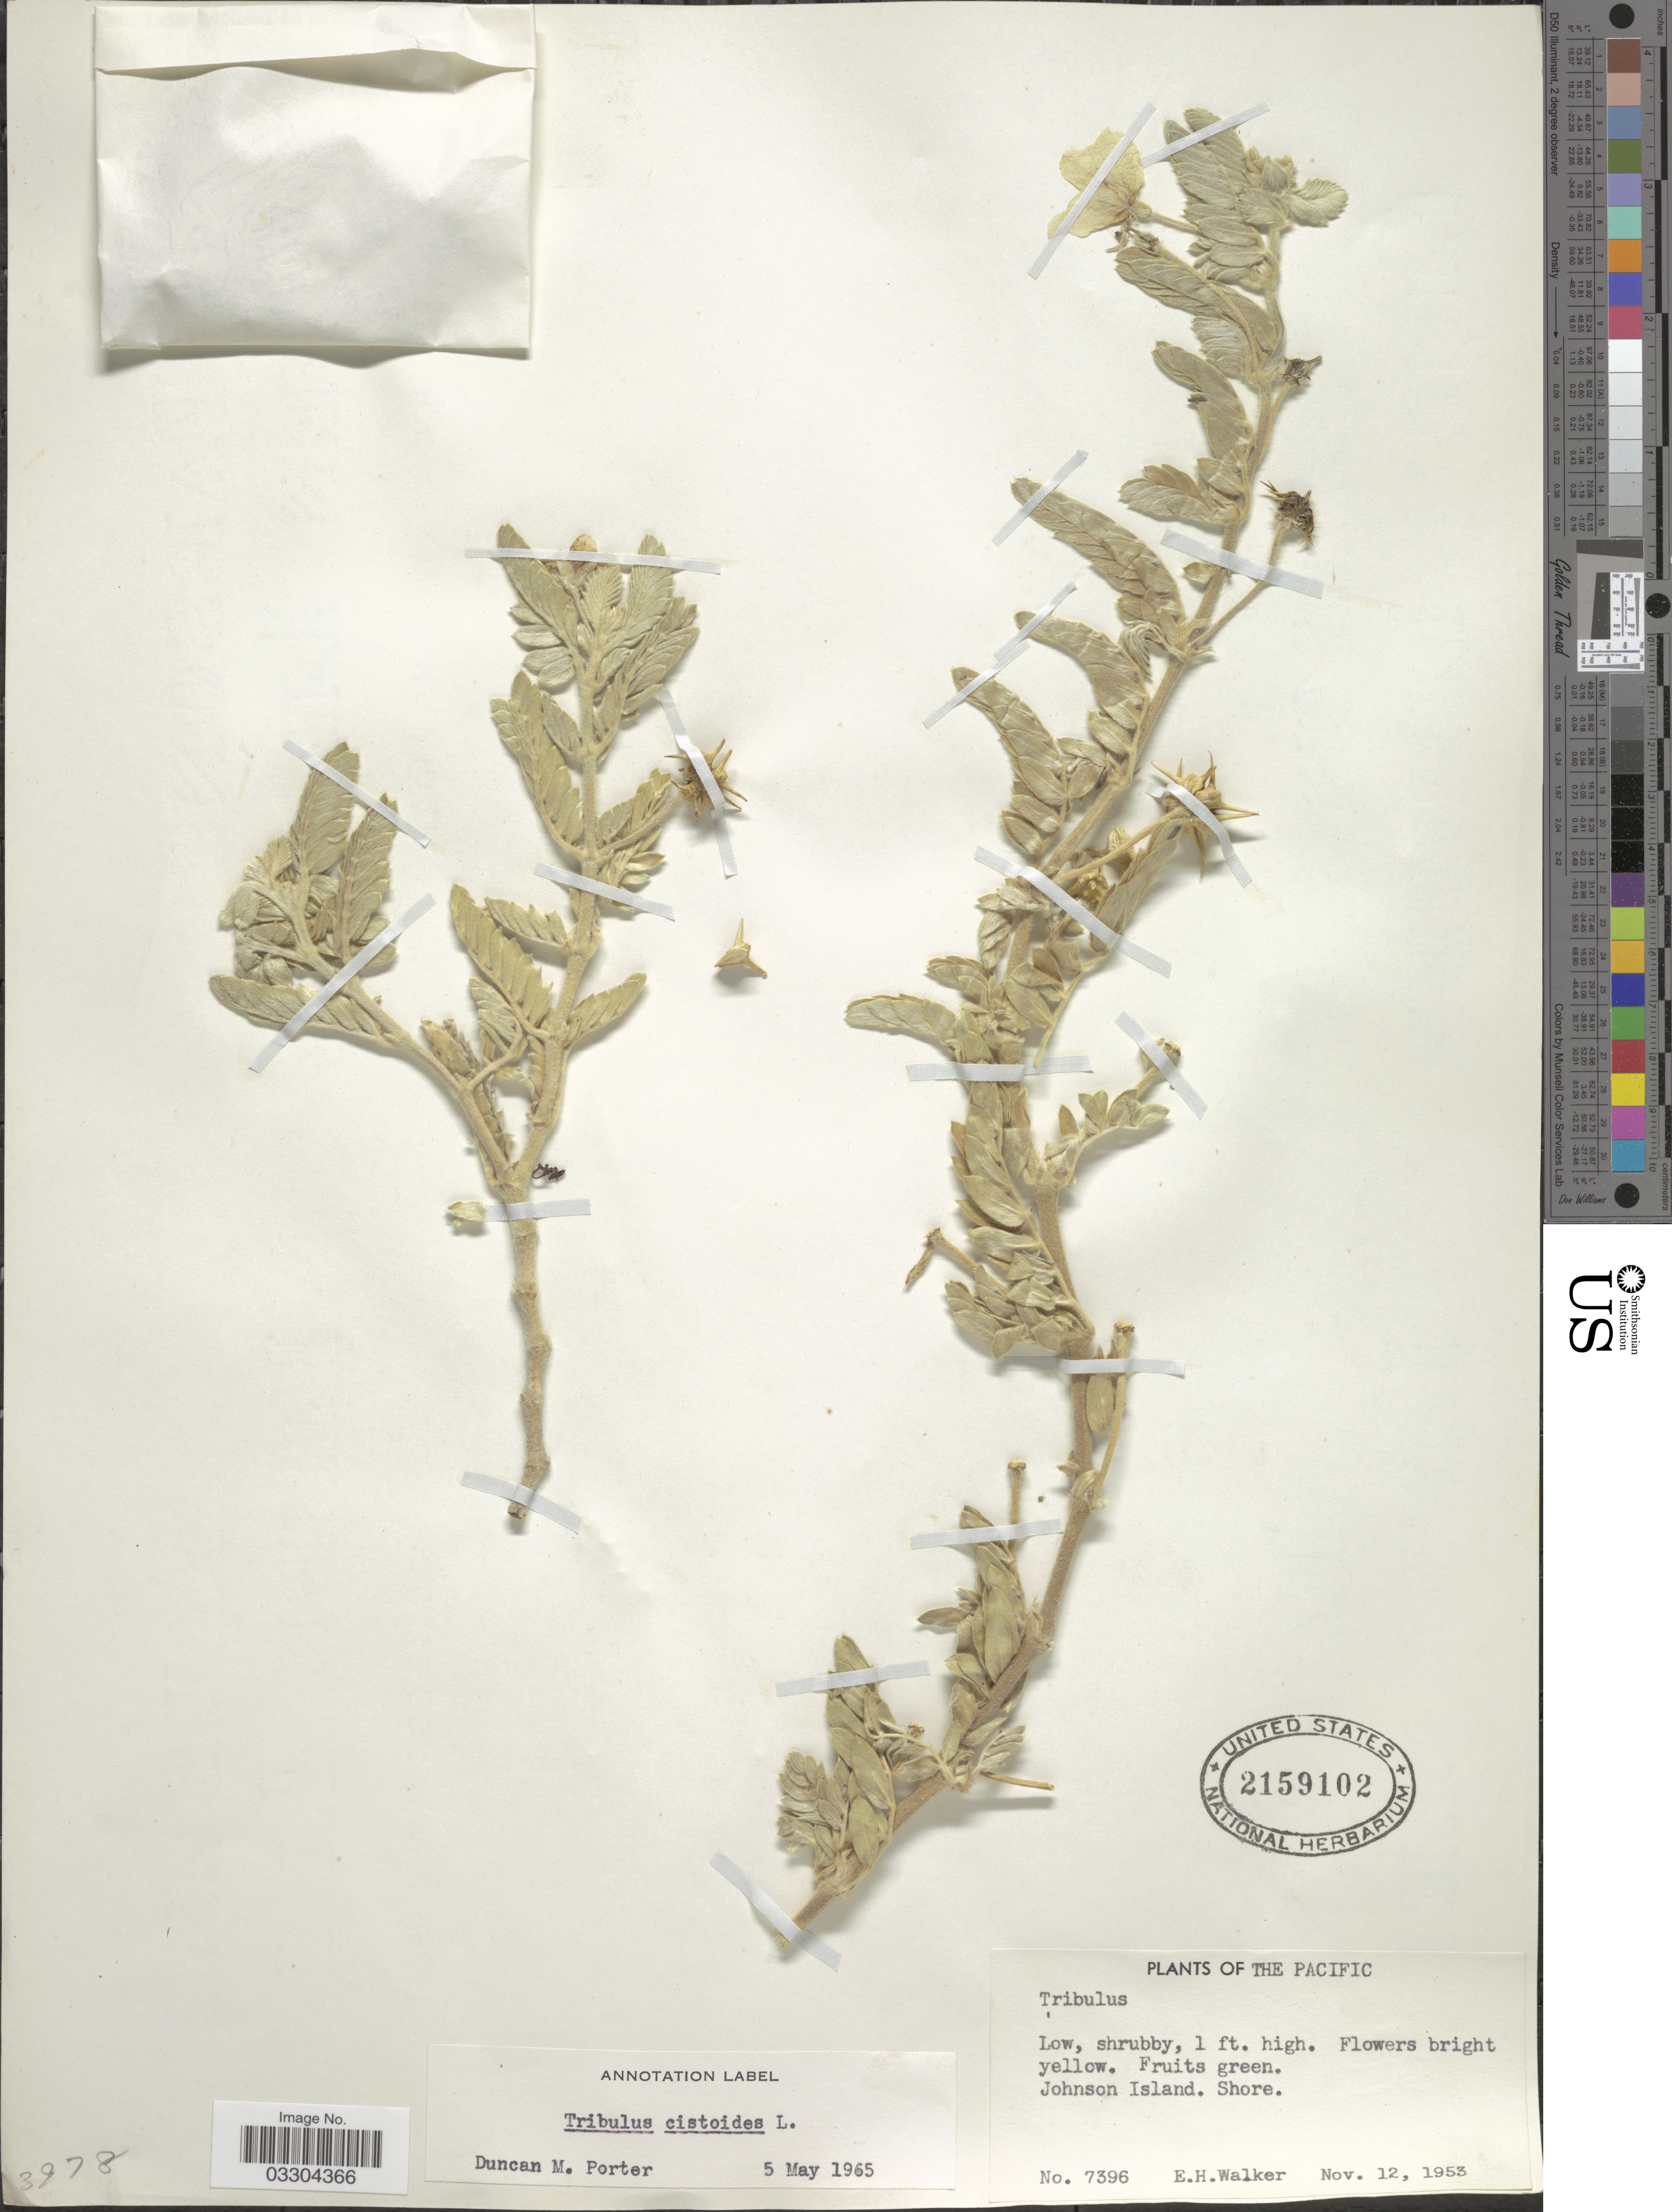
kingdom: Plantae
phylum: Tracheophyta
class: Magnoliopsida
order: Zygophyllales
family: Zygophyllaceae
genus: Tribulus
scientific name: Tribulus cistoides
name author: L.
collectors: E. H. Walker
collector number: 7396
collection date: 1953-11-12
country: U.S. Administered Pacific Islands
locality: The Pacific. Johnson Island. Shore.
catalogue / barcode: US 2159102